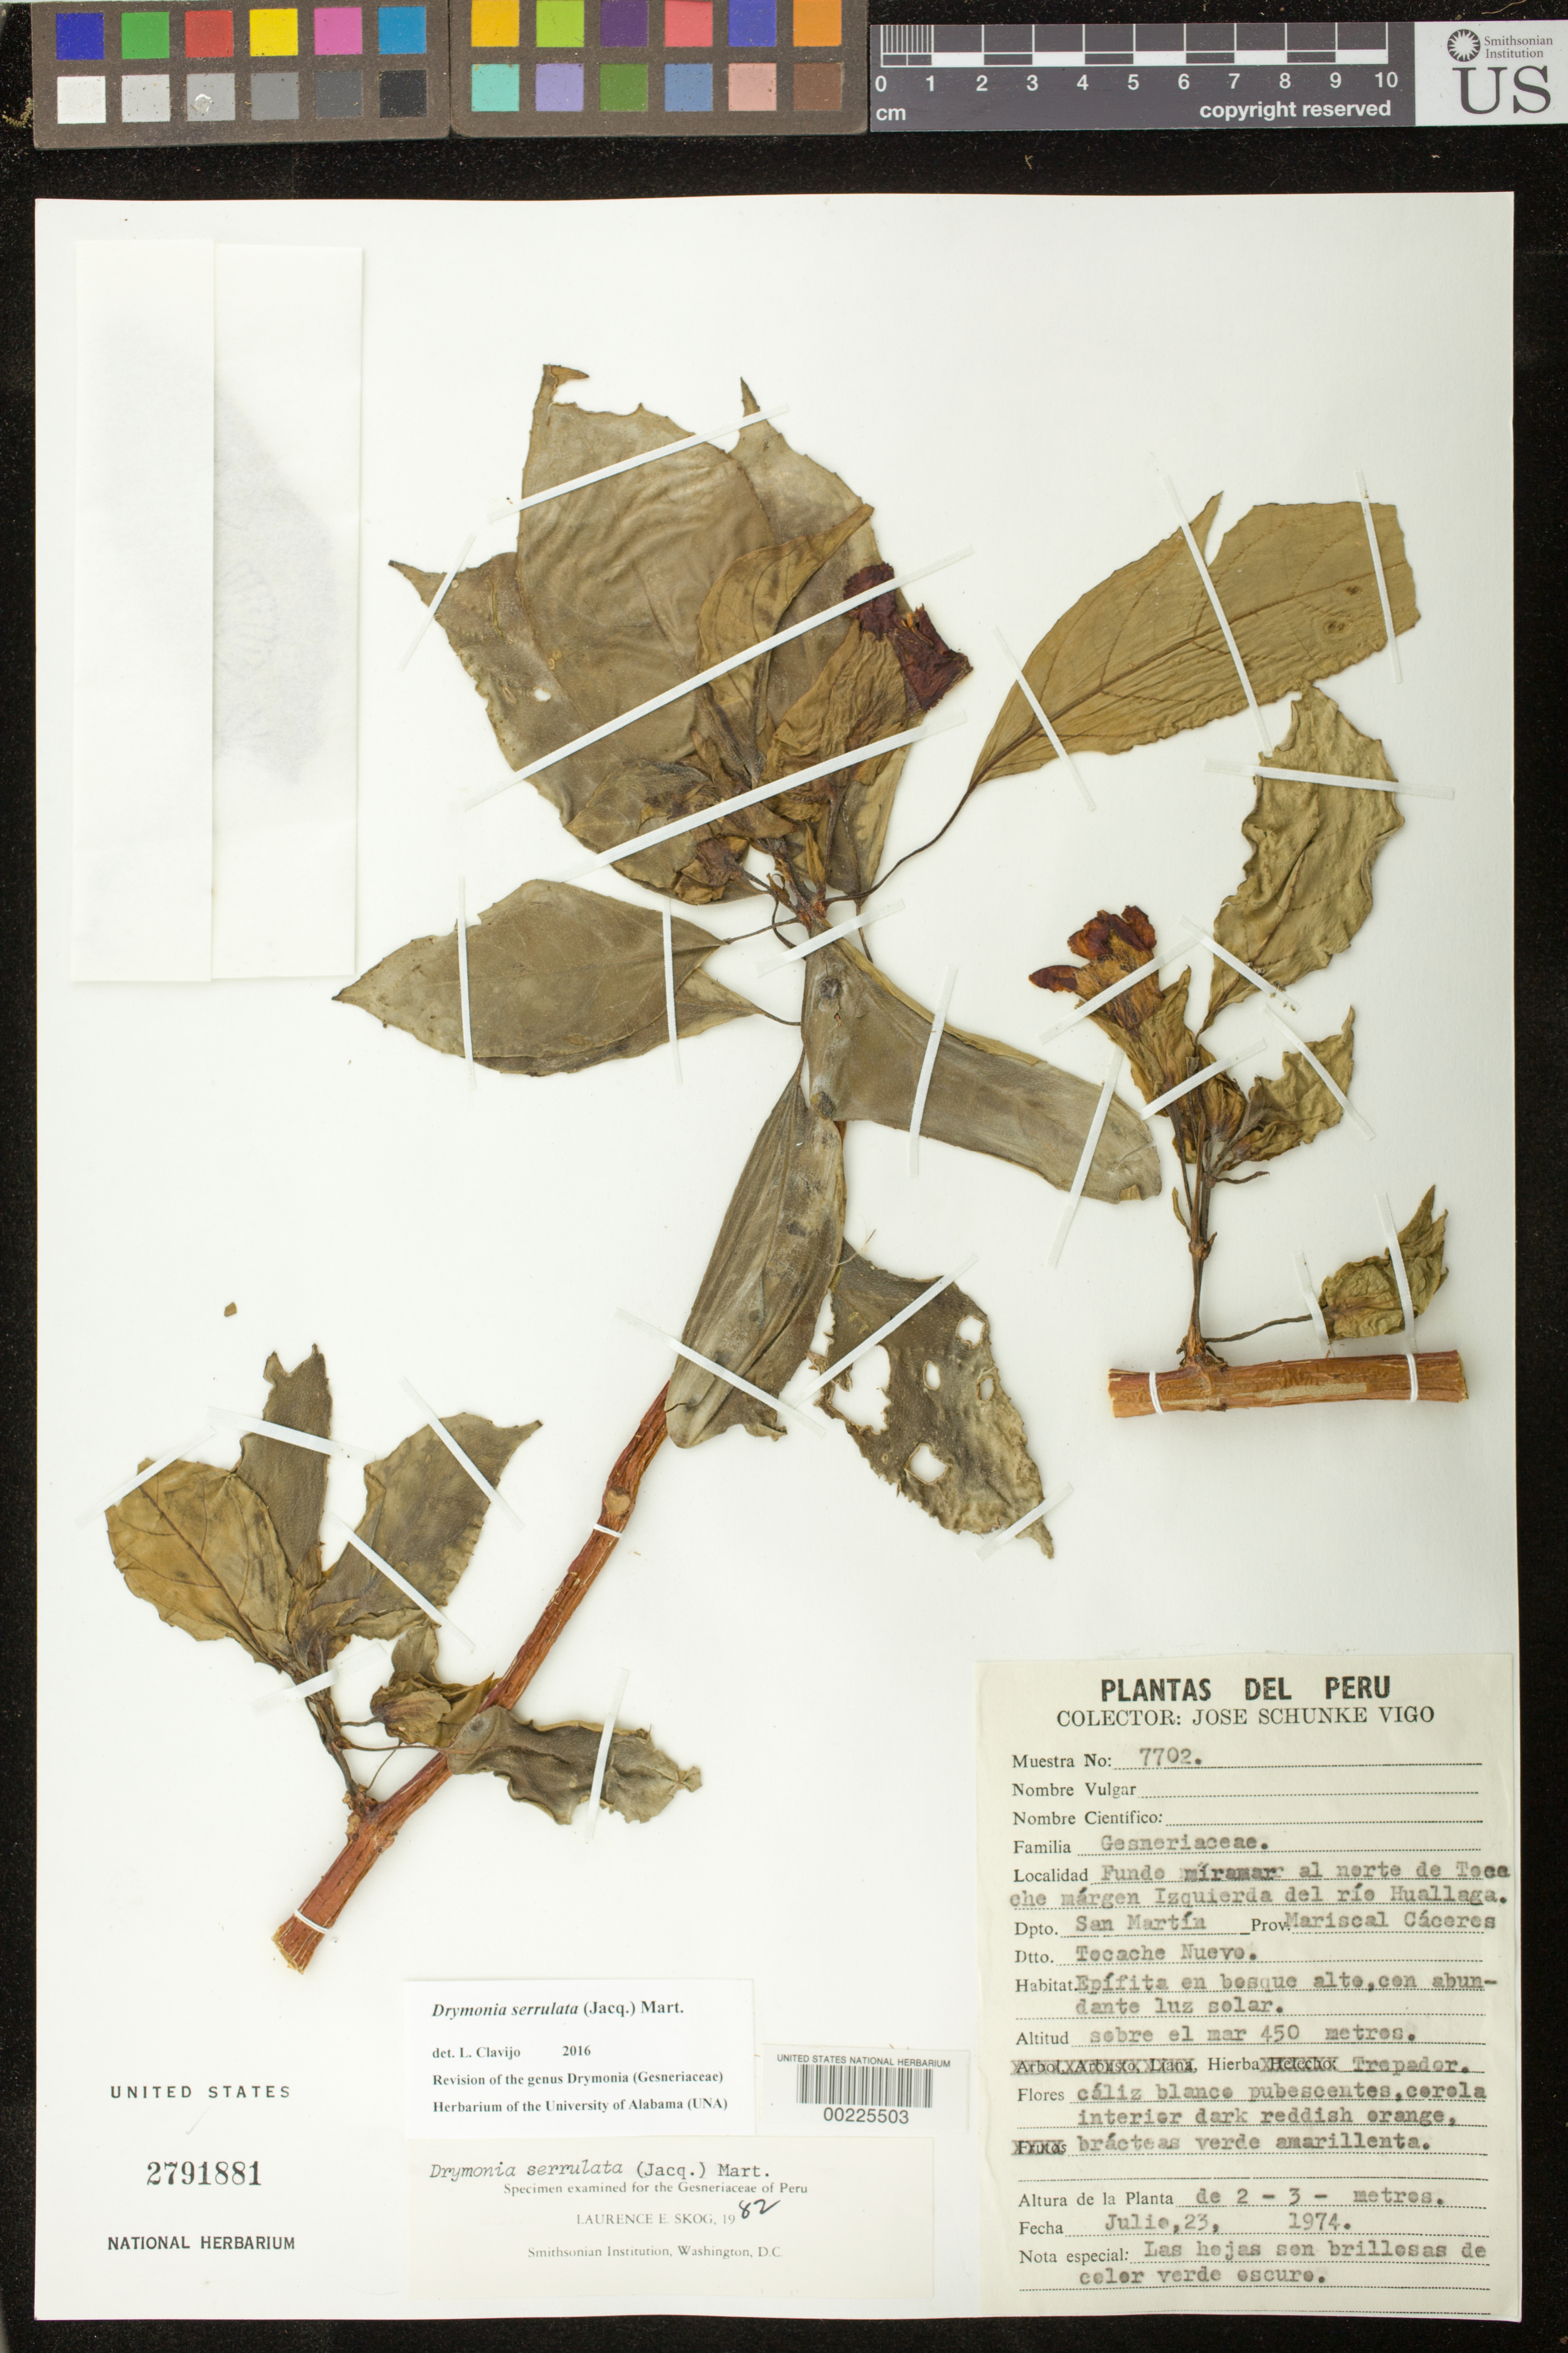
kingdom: Plantae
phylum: Tracheophyta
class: Magnoliopsida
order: Lamiales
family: Gesneriaceae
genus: Drymonia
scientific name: Drymonia serrulata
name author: (Jacq.) Mart.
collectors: J. Schunke Vigo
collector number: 7702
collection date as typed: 23 Jul 1974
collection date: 1974-07-23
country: Peru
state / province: San Martín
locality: Prov. Mariscal Cáceres, Dtto. Tocache Nuevo, Fundo Marimar N of Tocache left hand bank of Rio Huallaga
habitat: Epiphyte in tall forest with lots of sunlight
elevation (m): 450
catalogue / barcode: US 2791881